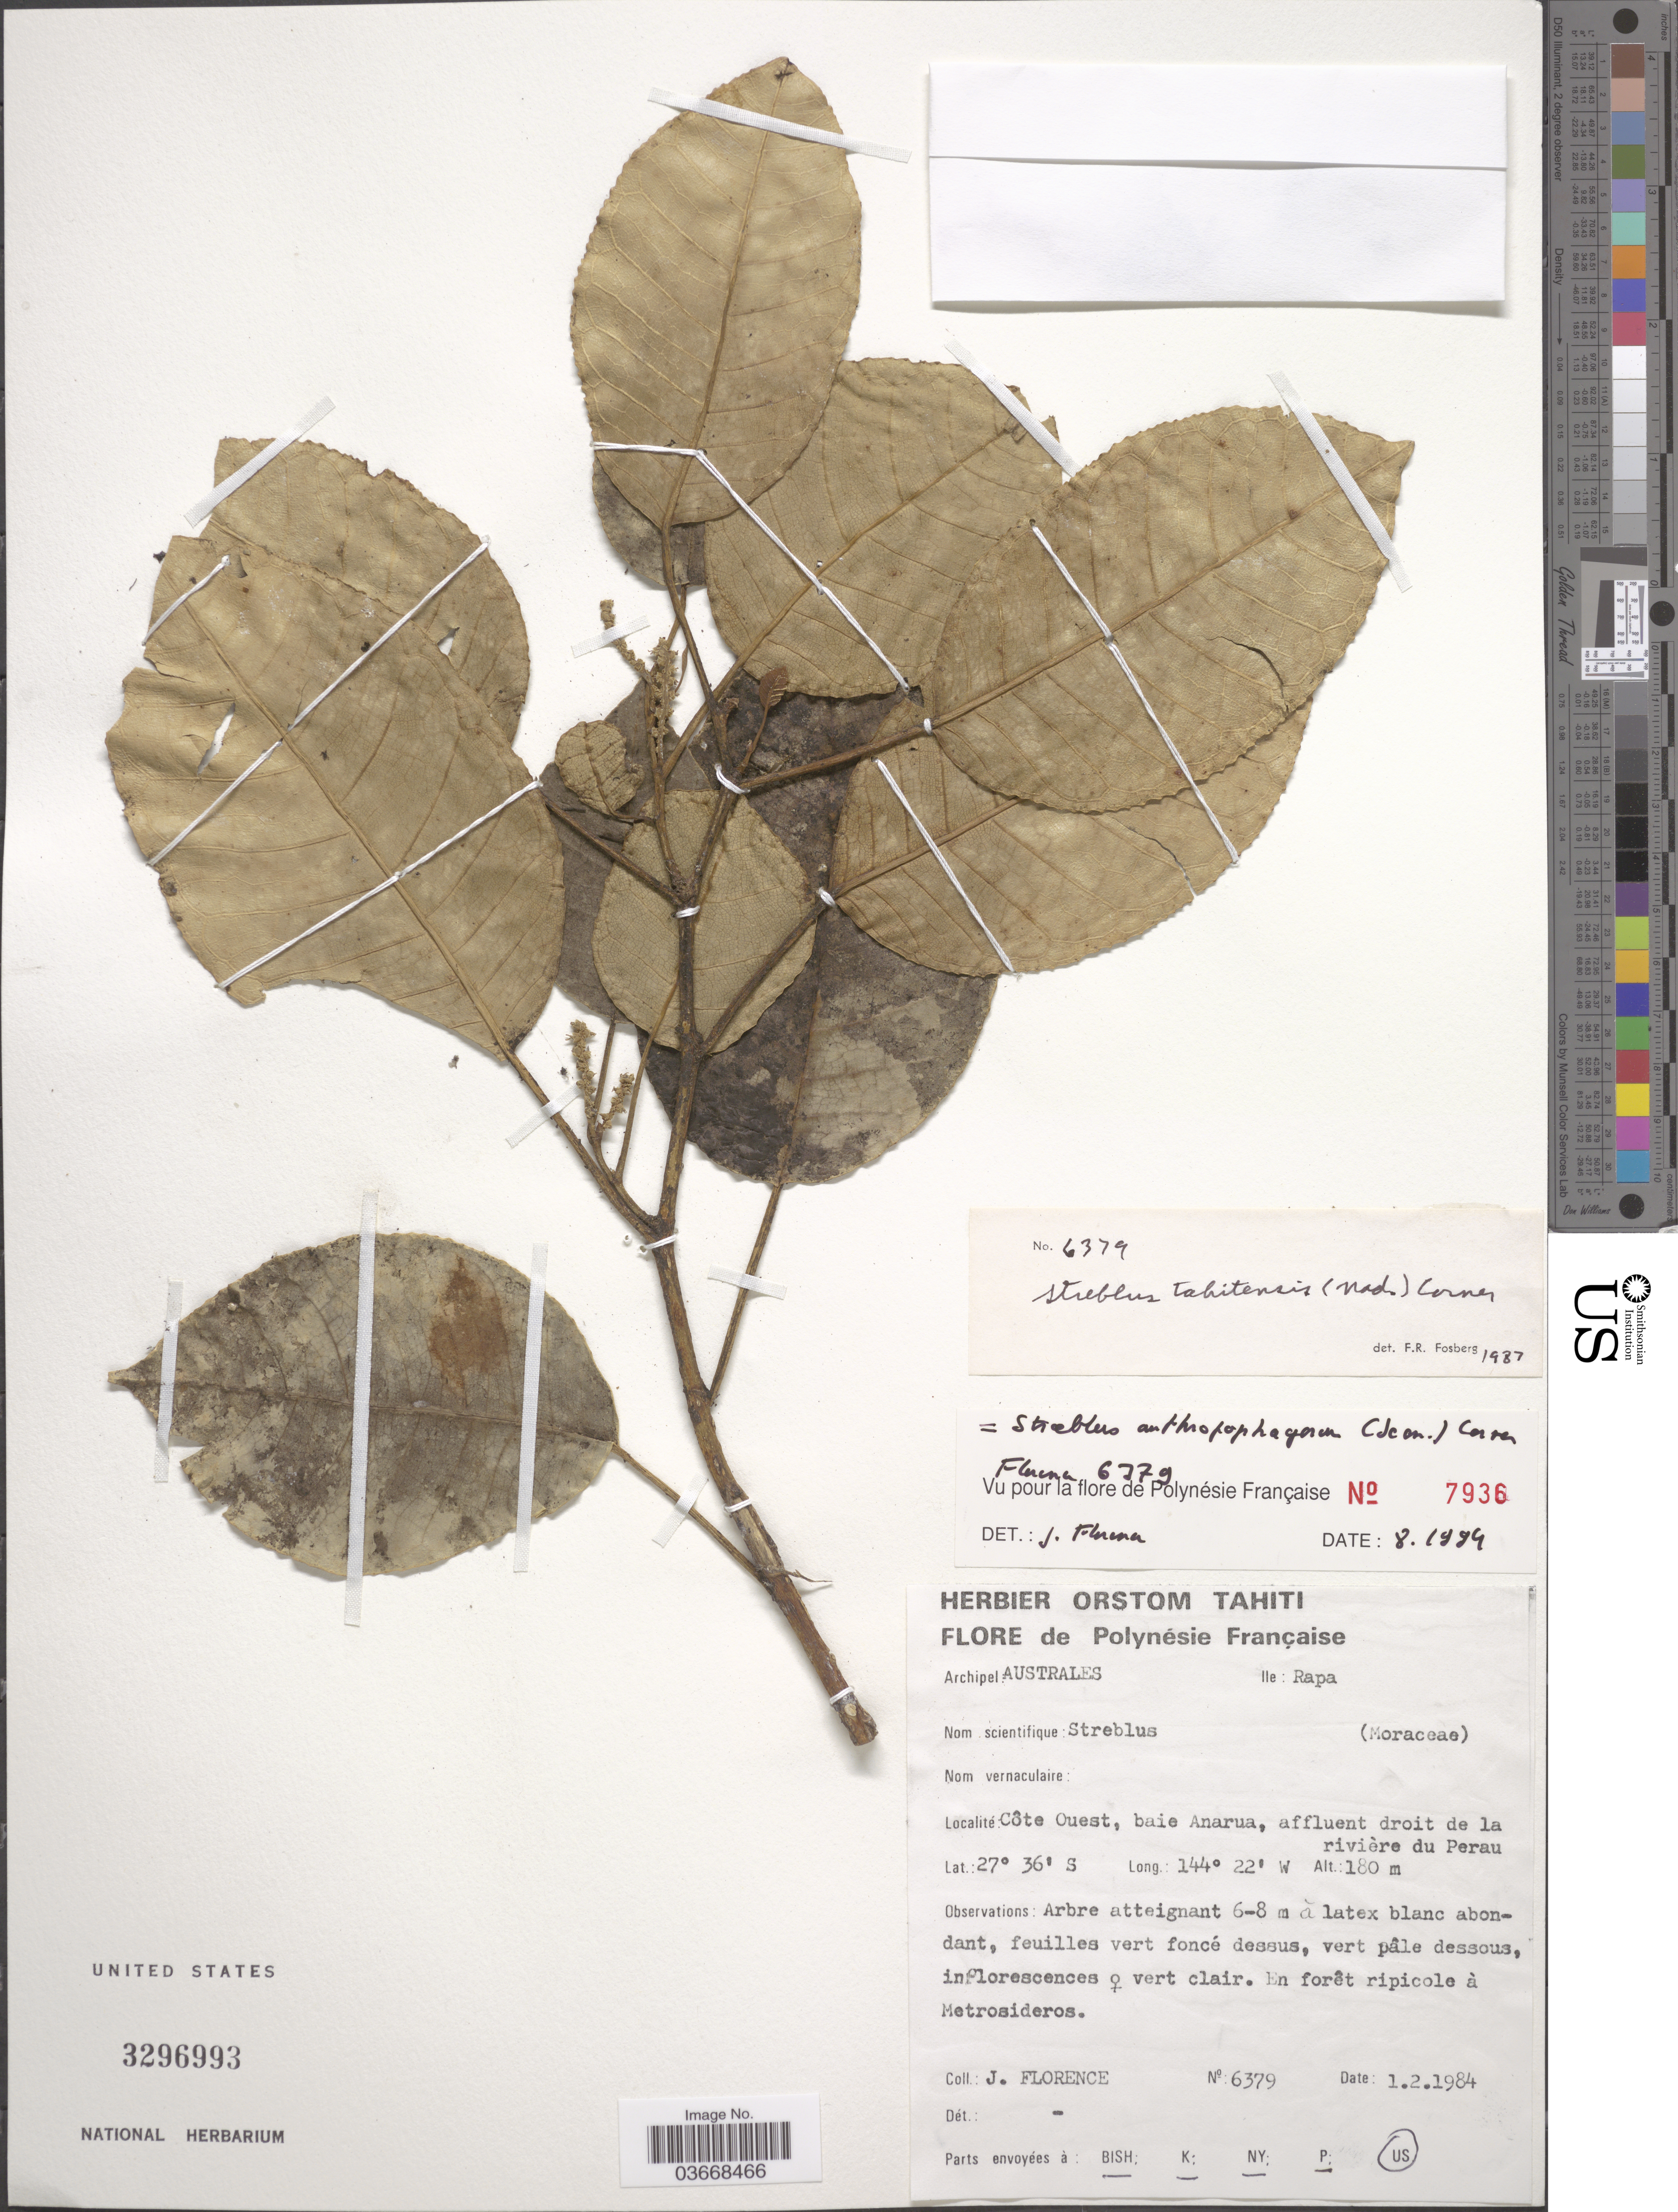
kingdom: Plantae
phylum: Tracheophyta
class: Magnoliopsida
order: Rosales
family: Moraceae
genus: Paratrophis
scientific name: Paratrophis anthropophagorum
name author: (Seem.) Benth. & Hook. f. ex Drake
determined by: Wagner, W. L., (BOT), Smithsonian Institution - National Museum of Natural History (UNITED STATES)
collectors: J. Florence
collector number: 6379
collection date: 1984-02-01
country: French Polynesia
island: Rapa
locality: Polynésie Française. Archipel: Australes. Ile: Rapa. Côte Ouest, baie Anarua, affluent droit de La rivière du Perau.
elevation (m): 180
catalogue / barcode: US 3296993